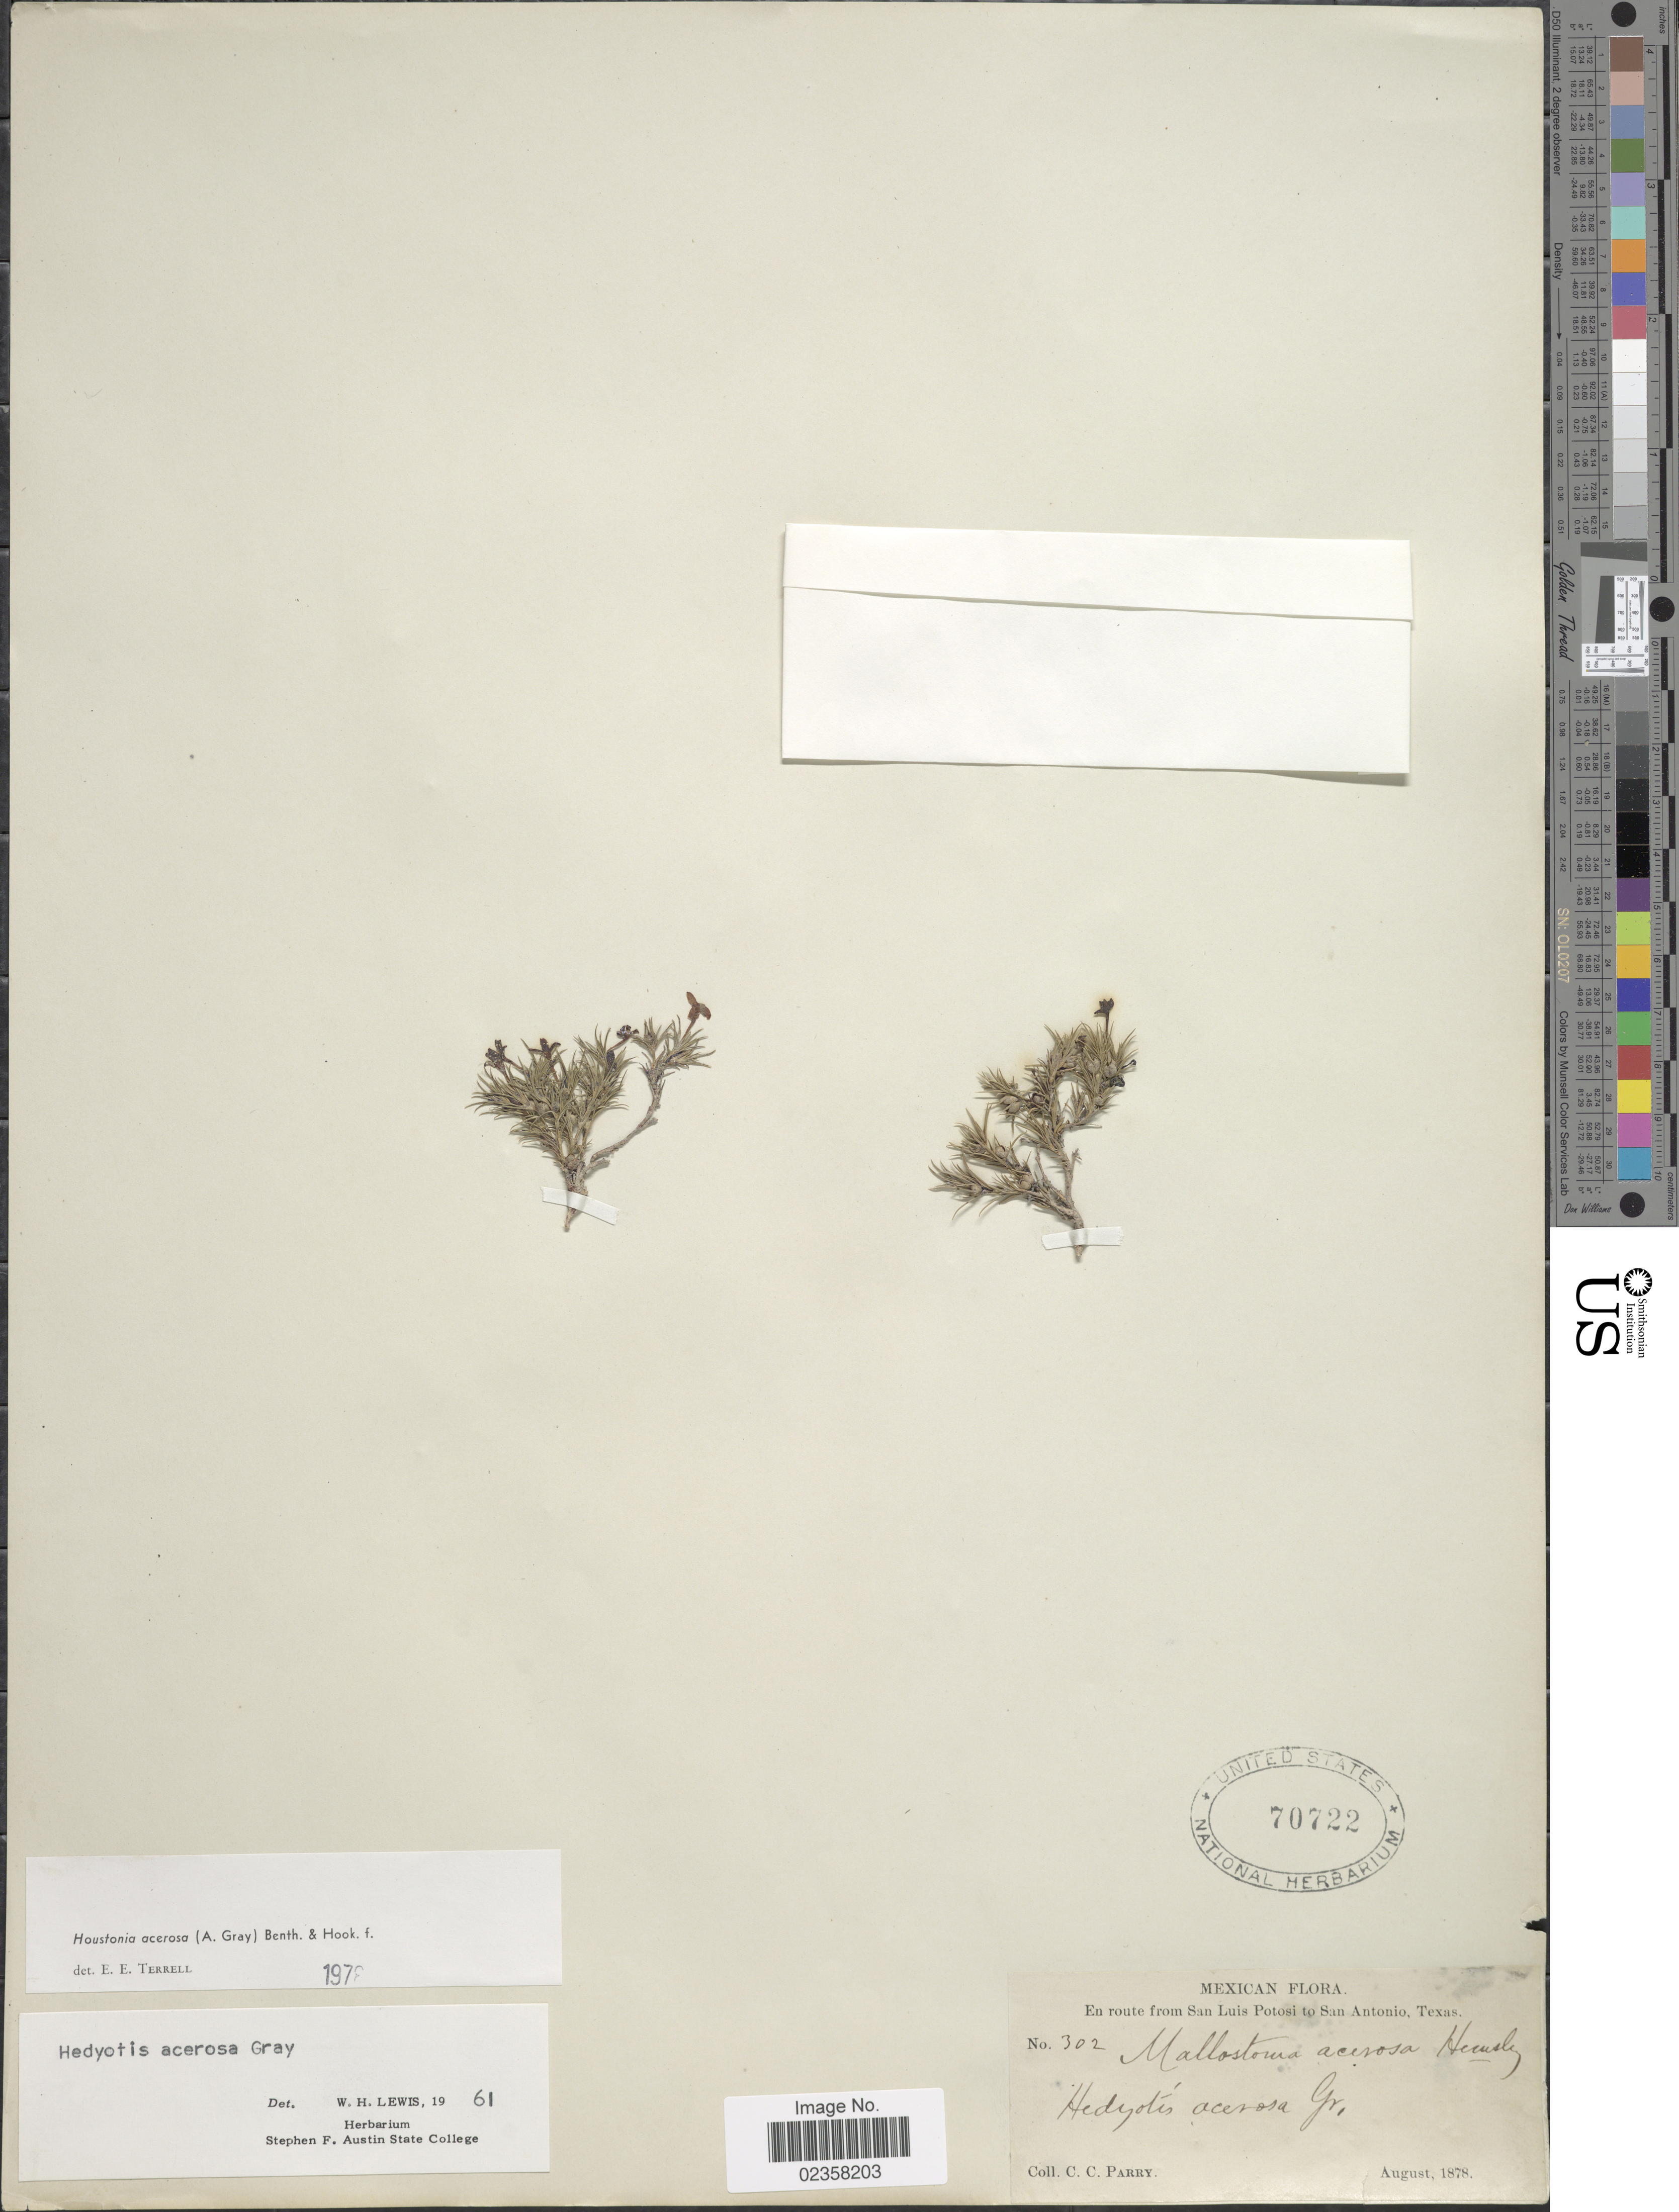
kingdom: Plantae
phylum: Tracheophyta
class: Magnoliopsida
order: Gentianales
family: Rubiaceae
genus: Houstonia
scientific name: Houstonia acerosa var. acerosa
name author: (A. Gray) Benth. & Hook. f.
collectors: C. C. Parry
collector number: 302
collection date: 1878-08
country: United States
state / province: Texas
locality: En route from San Luis Potosi to San Antonio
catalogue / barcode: US 70722